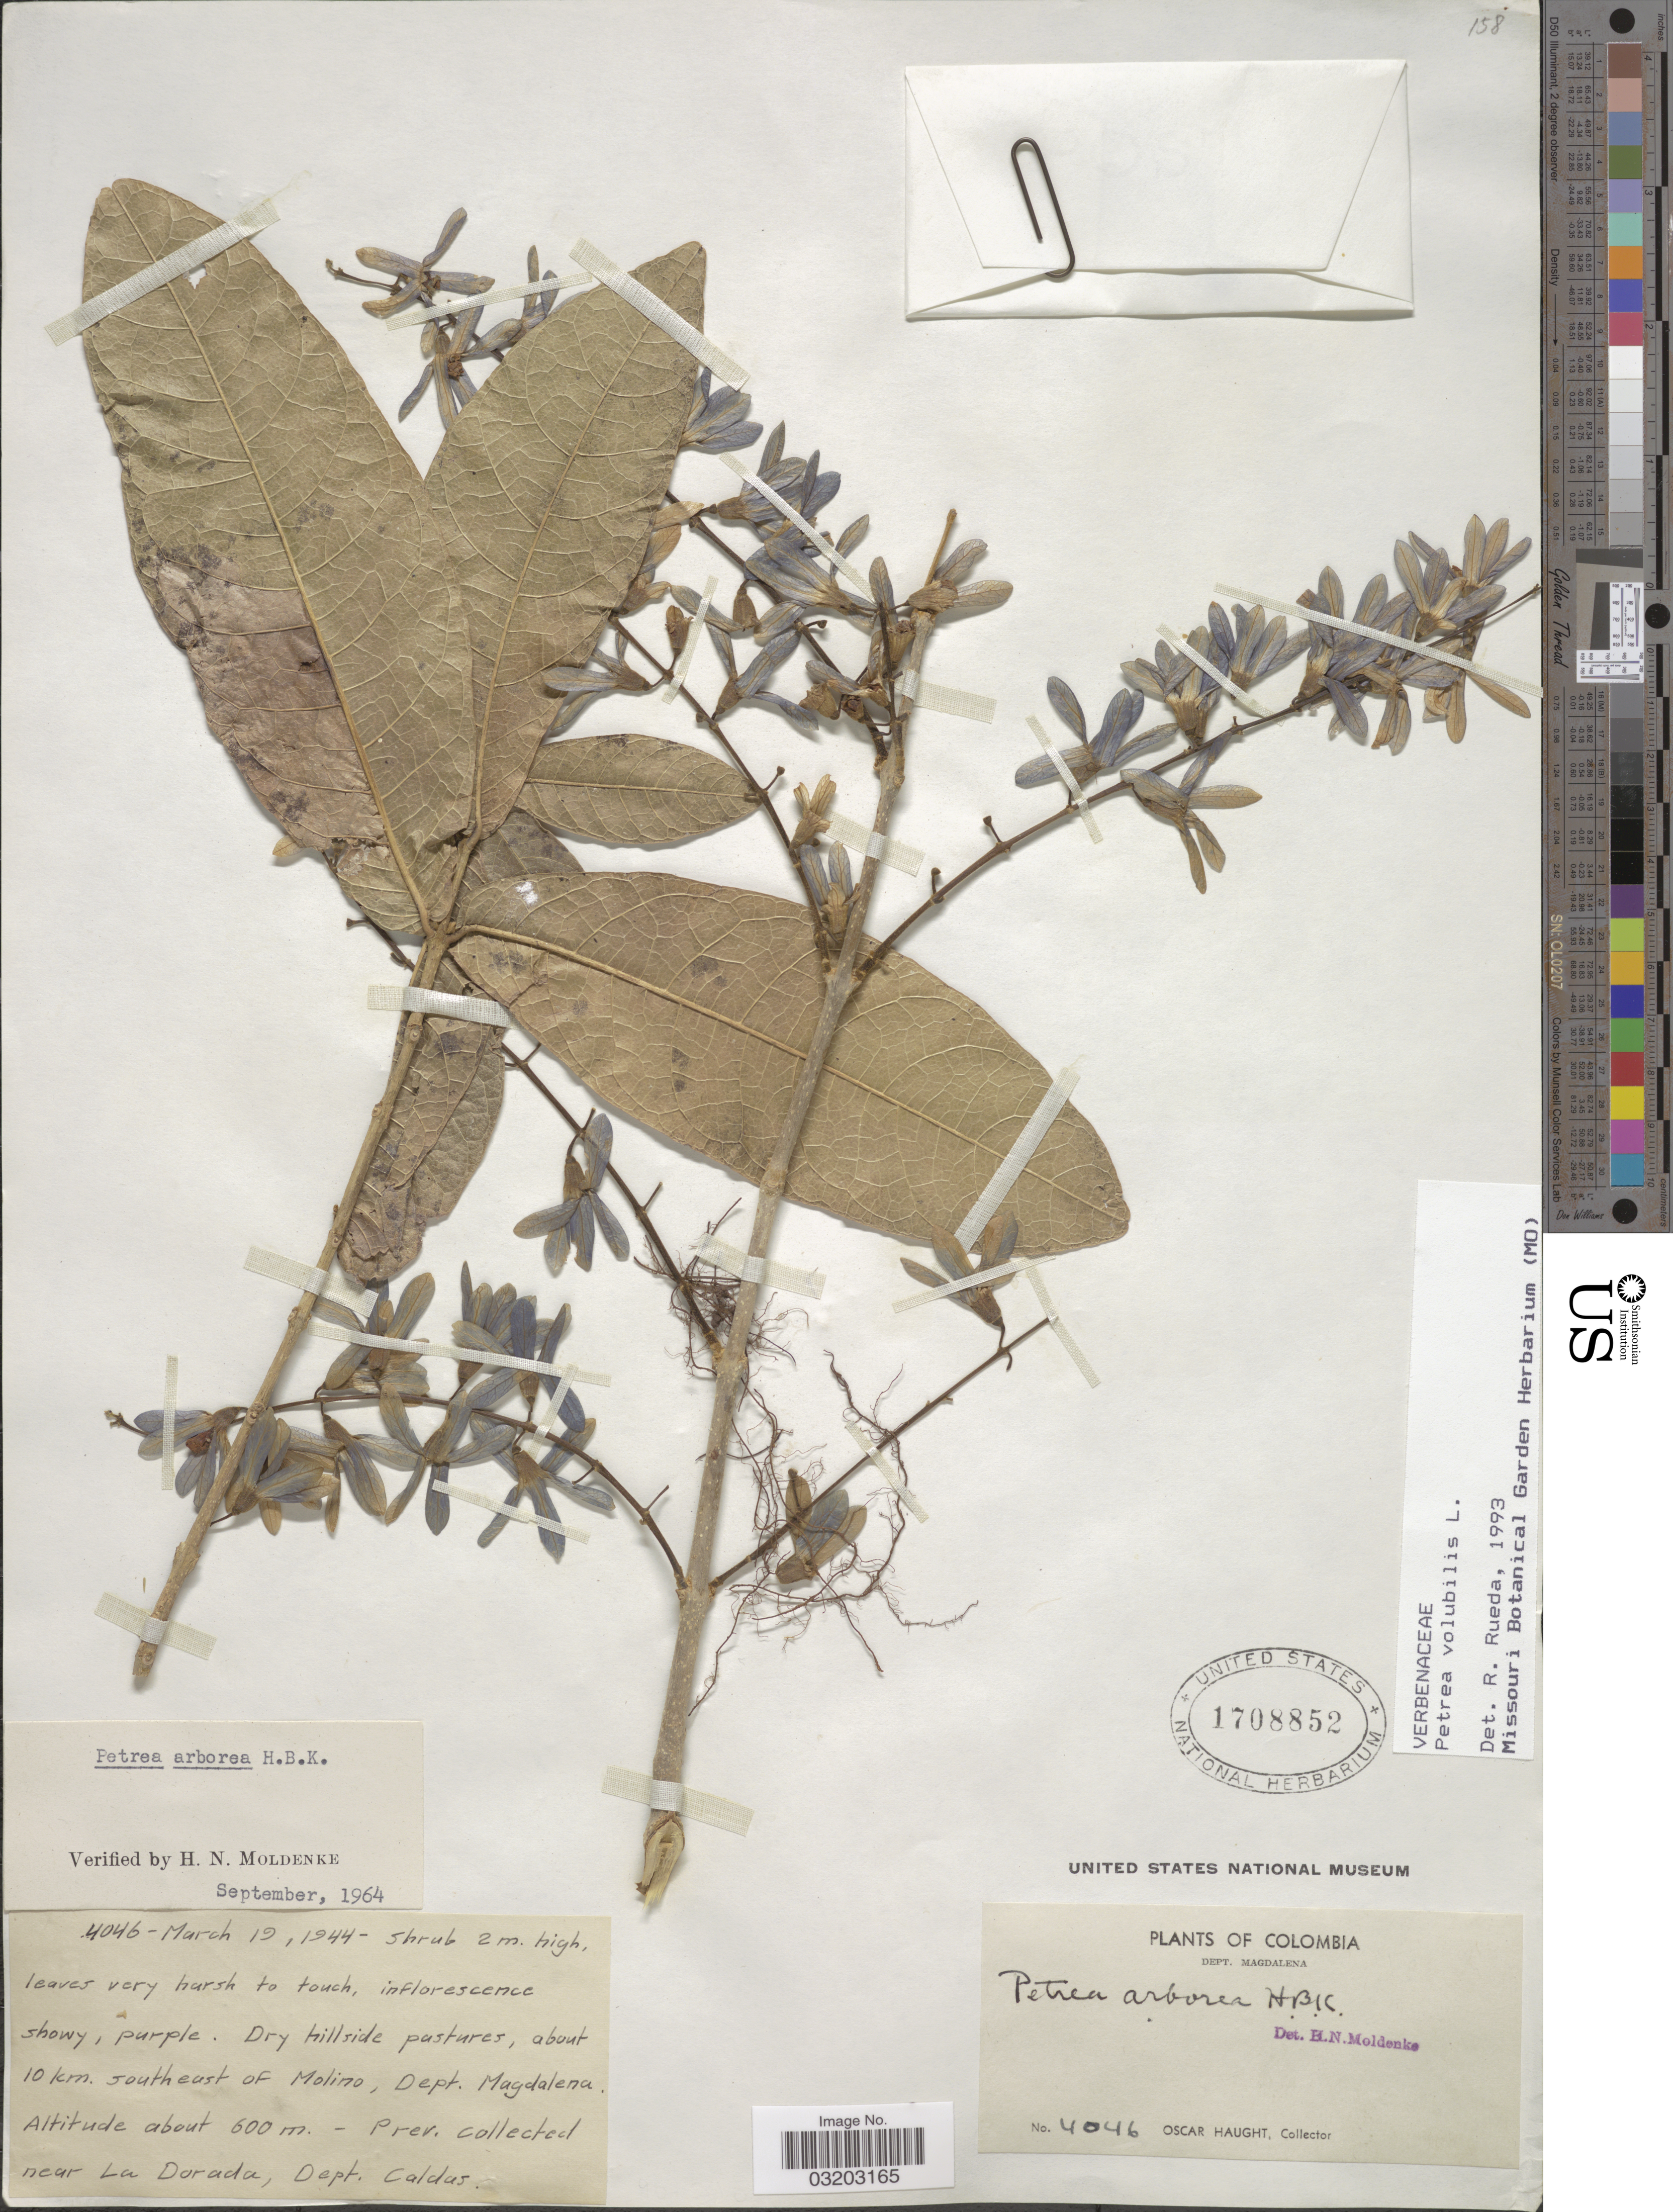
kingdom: Plantae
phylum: Tracheophyta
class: Magnoliopsida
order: Lamiales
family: Verbenaceae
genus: Petrea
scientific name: Petrea volubilis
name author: L.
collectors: O. Haught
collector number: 4046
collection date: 1944-03-19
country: Colombia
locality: About 10 km. southeast of Molino, Dept. Magdalena. Near La Dorada, Dept. Caldas.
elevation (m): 600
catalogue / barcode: US 1708852